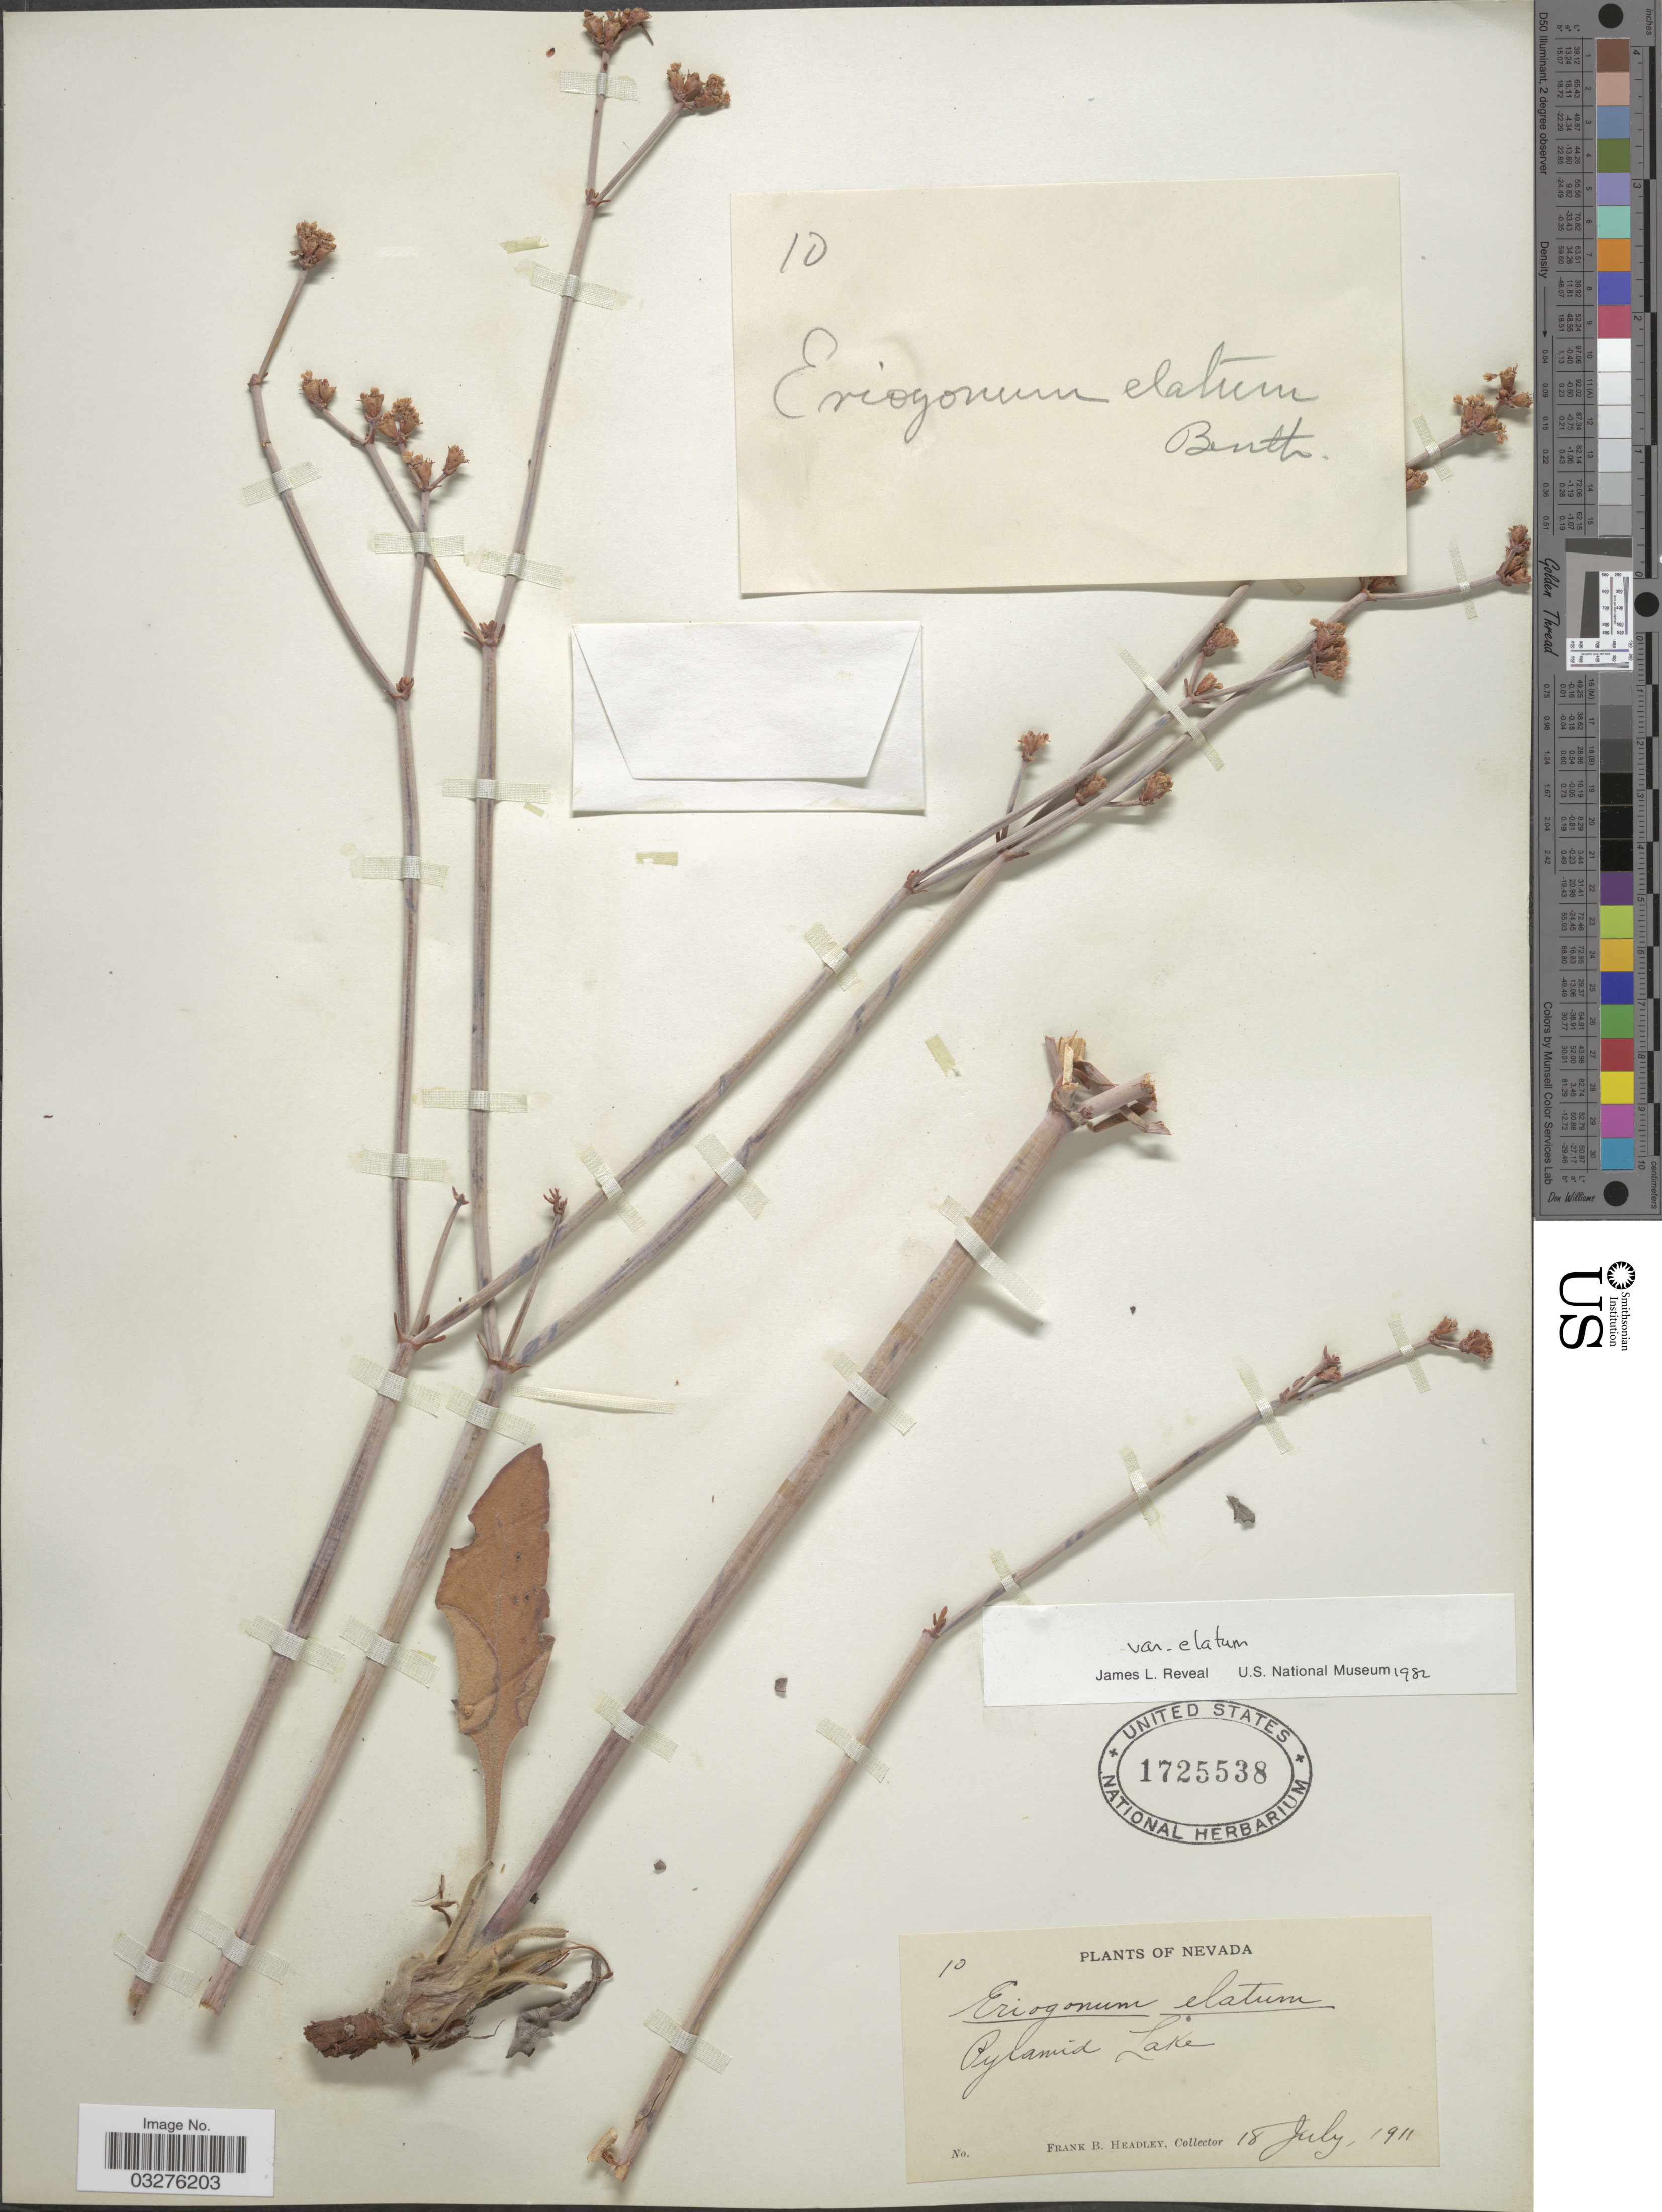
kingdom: Plantae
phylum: Tracheophyta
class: Magnoliopsida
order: Caryophyllales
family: Polygonaceae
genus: Eriogonum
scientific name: Eriogonum elatum var. elatum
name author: Douglas ex Benth.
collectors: F. B. Headley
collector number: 10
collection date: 1911-07-18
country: United States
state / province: Nevada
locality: Pyramid Lake.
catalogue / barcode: US 1725538